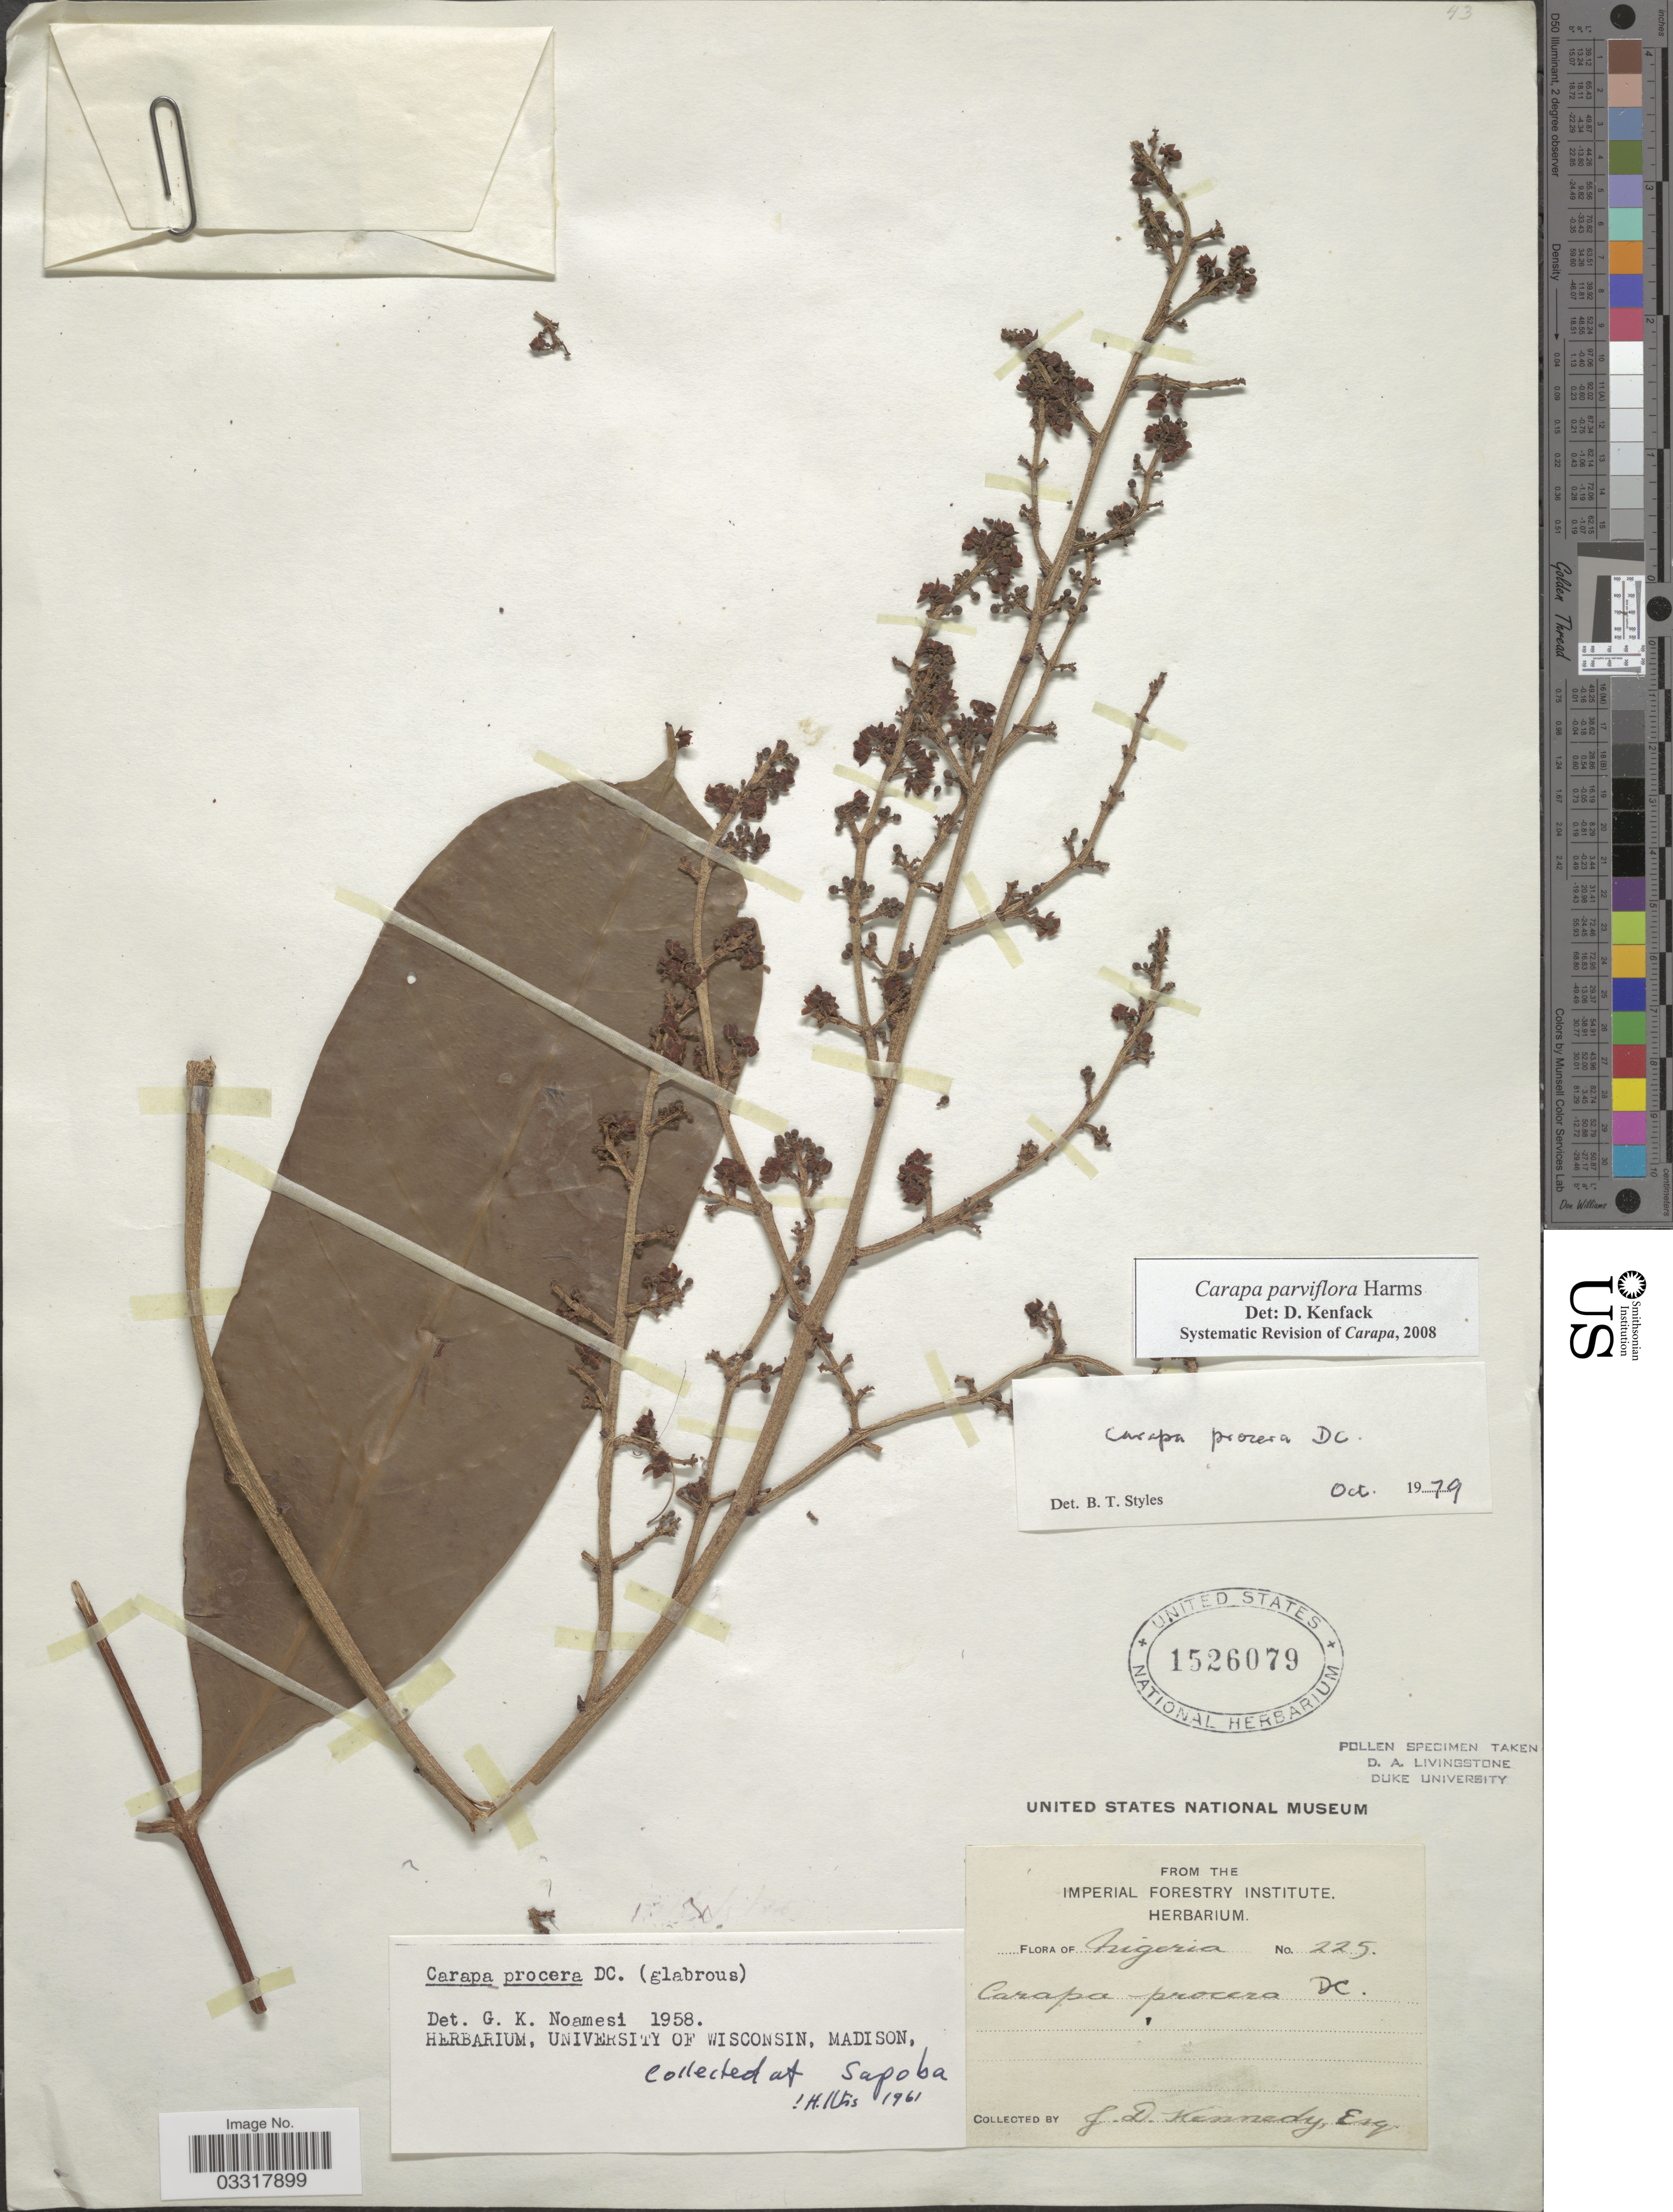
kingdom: Plantae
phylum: Tracheophyta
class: Magnoliopsida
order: Sapindales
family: Meliaceae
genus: Carapa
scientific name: Carapa parviflora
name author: Harms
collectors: J. D. Kennedy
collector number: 225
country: Nigeria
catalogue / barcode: US 1526079